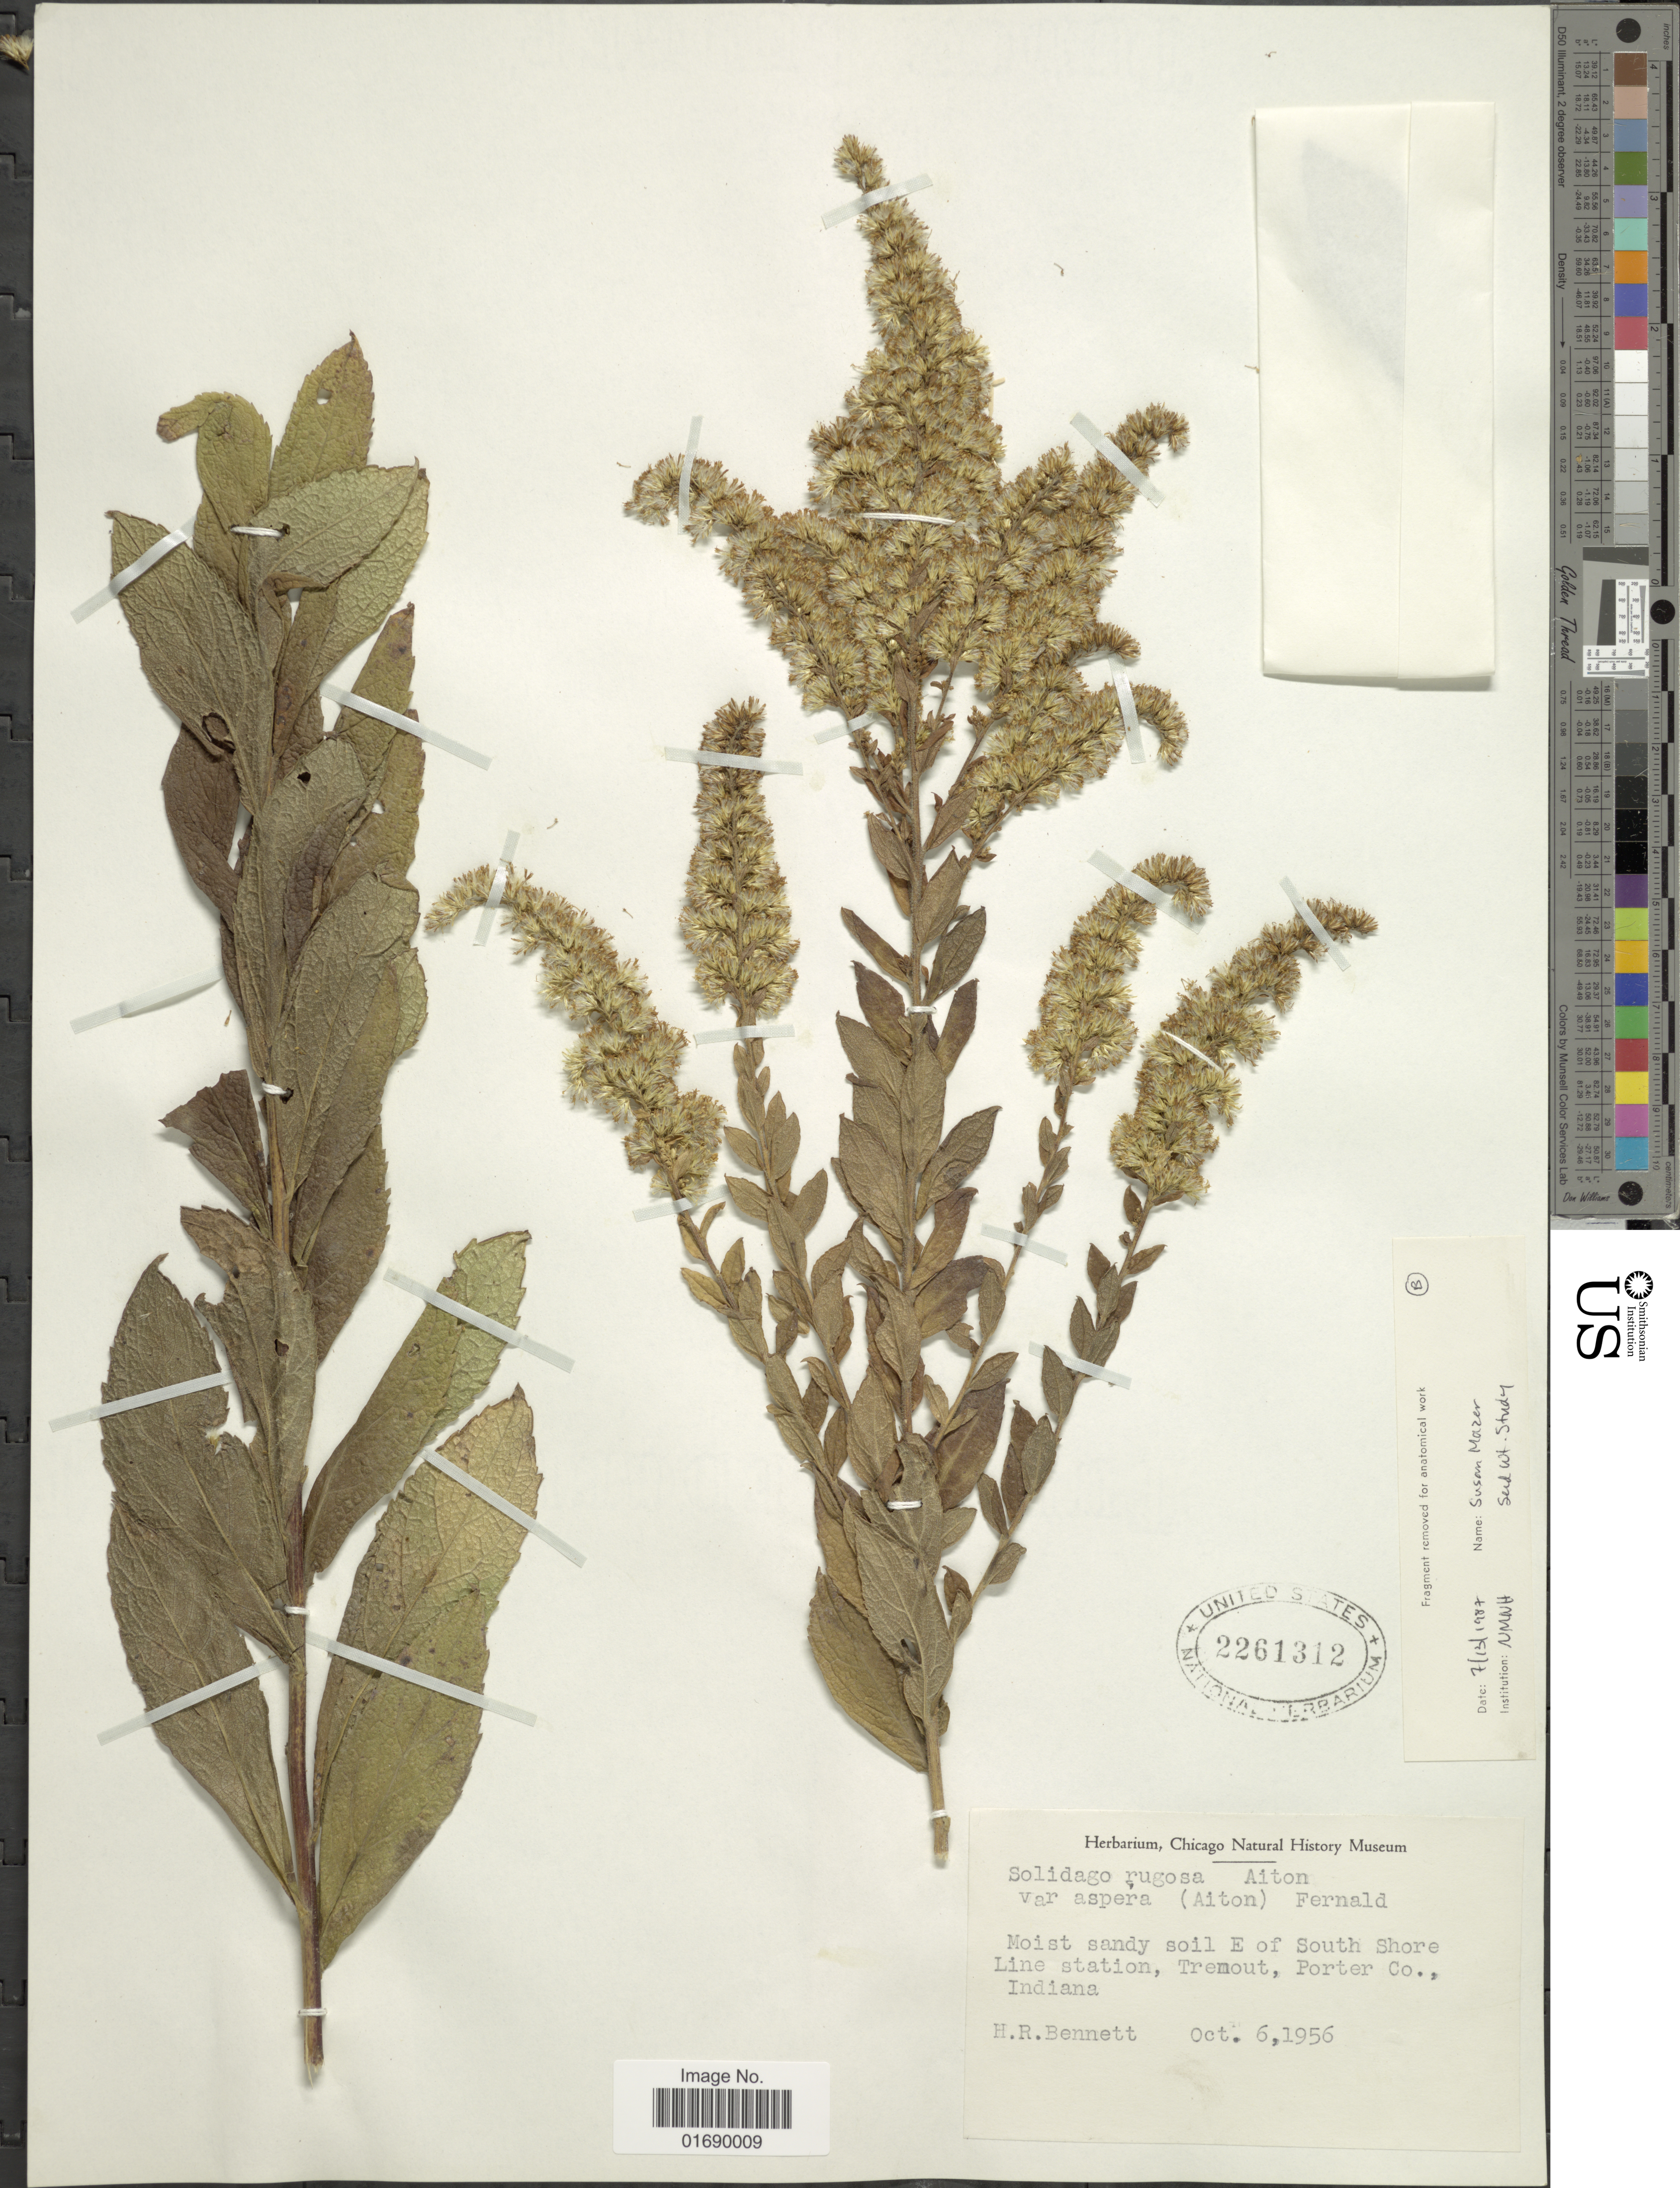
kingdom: Plantae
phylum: Tracheophyta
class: Magnoliopsida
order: Asterales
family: Asteraceae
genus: Solidago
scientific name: Solidago rugosa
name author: Mill.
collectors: H. R. Bennett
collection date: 1956-10-06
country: United States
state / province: Indiana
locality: Moist sandy soil E of South Shore Line station, Tremout, Porter Co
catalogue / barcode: US 2261312